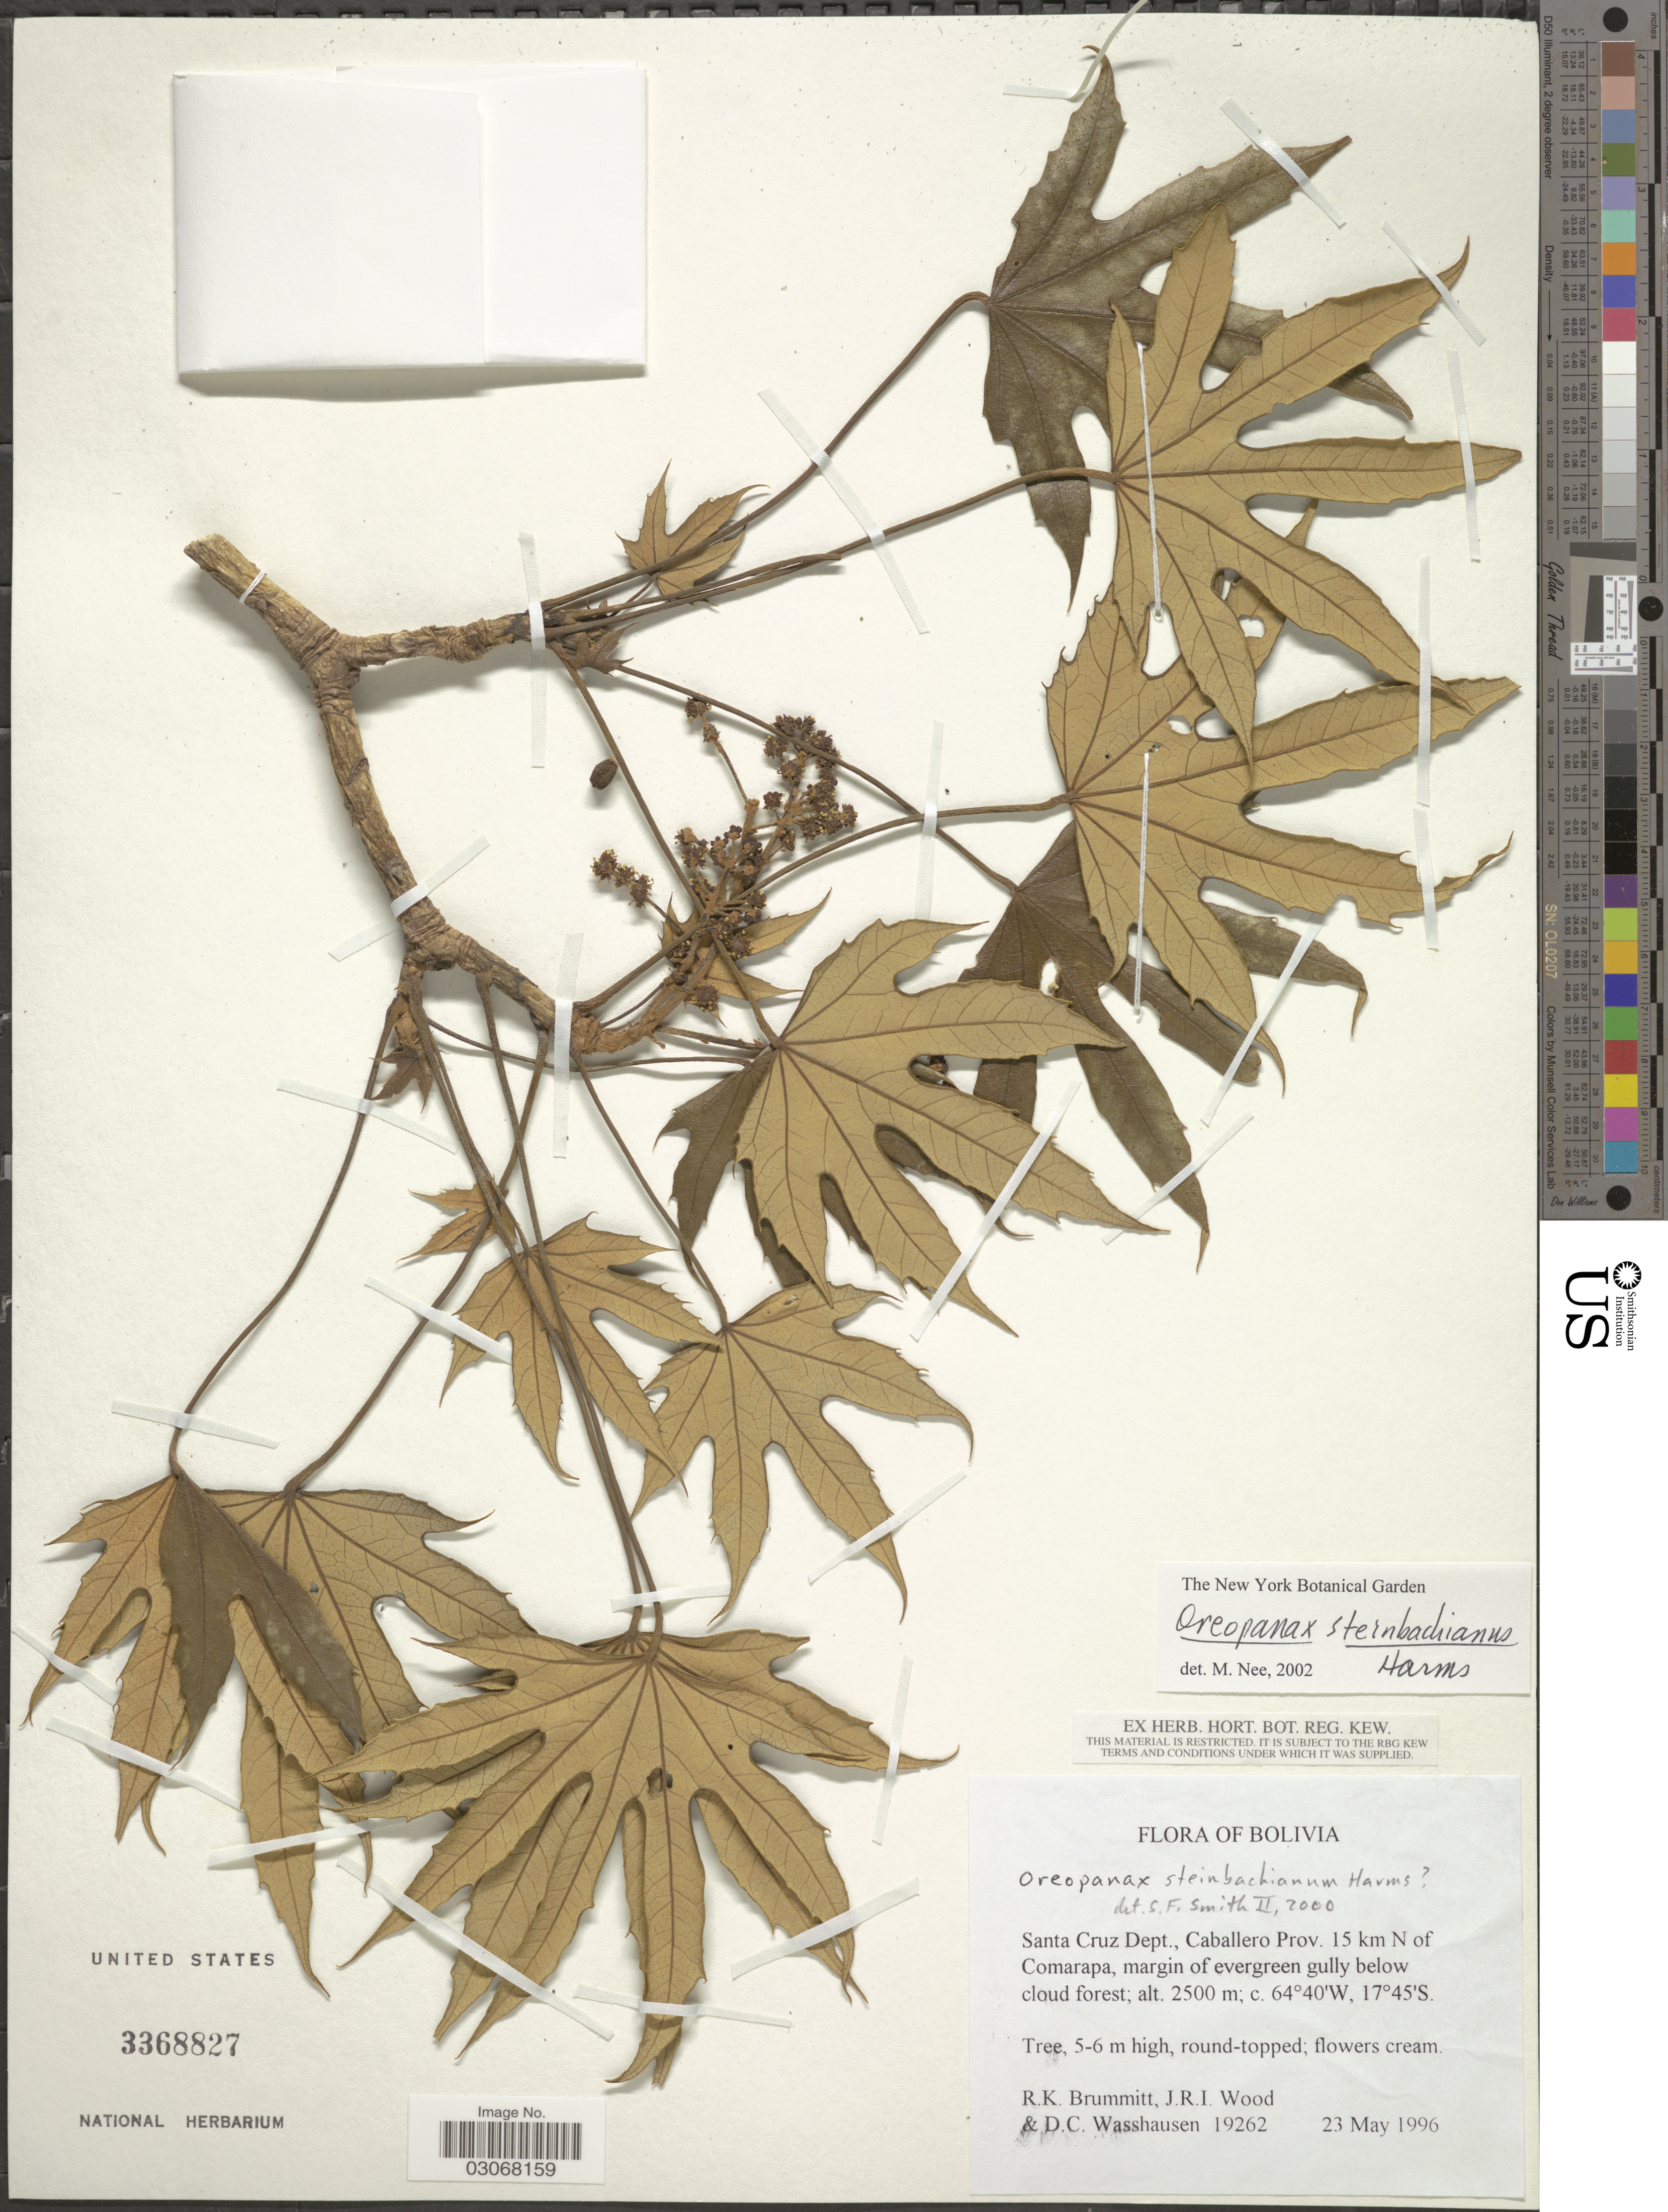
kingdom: Plantae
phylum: Tracheophyta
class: Magnoliopsida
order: Apiales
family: Araliaceae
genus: Oreopanax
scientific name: Oreopanax steinbachianus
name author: Harms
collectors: R. K. Brummitt, J. R. I. Wood & D. C. Wasshausen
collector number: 19262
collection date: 1996-05-23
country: Bolivia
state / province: Santa Cruz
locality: Santa Cruz Dept., Caballero Prov. 15 km N of Comarapa.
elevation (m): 2500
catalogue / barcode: US 3368827